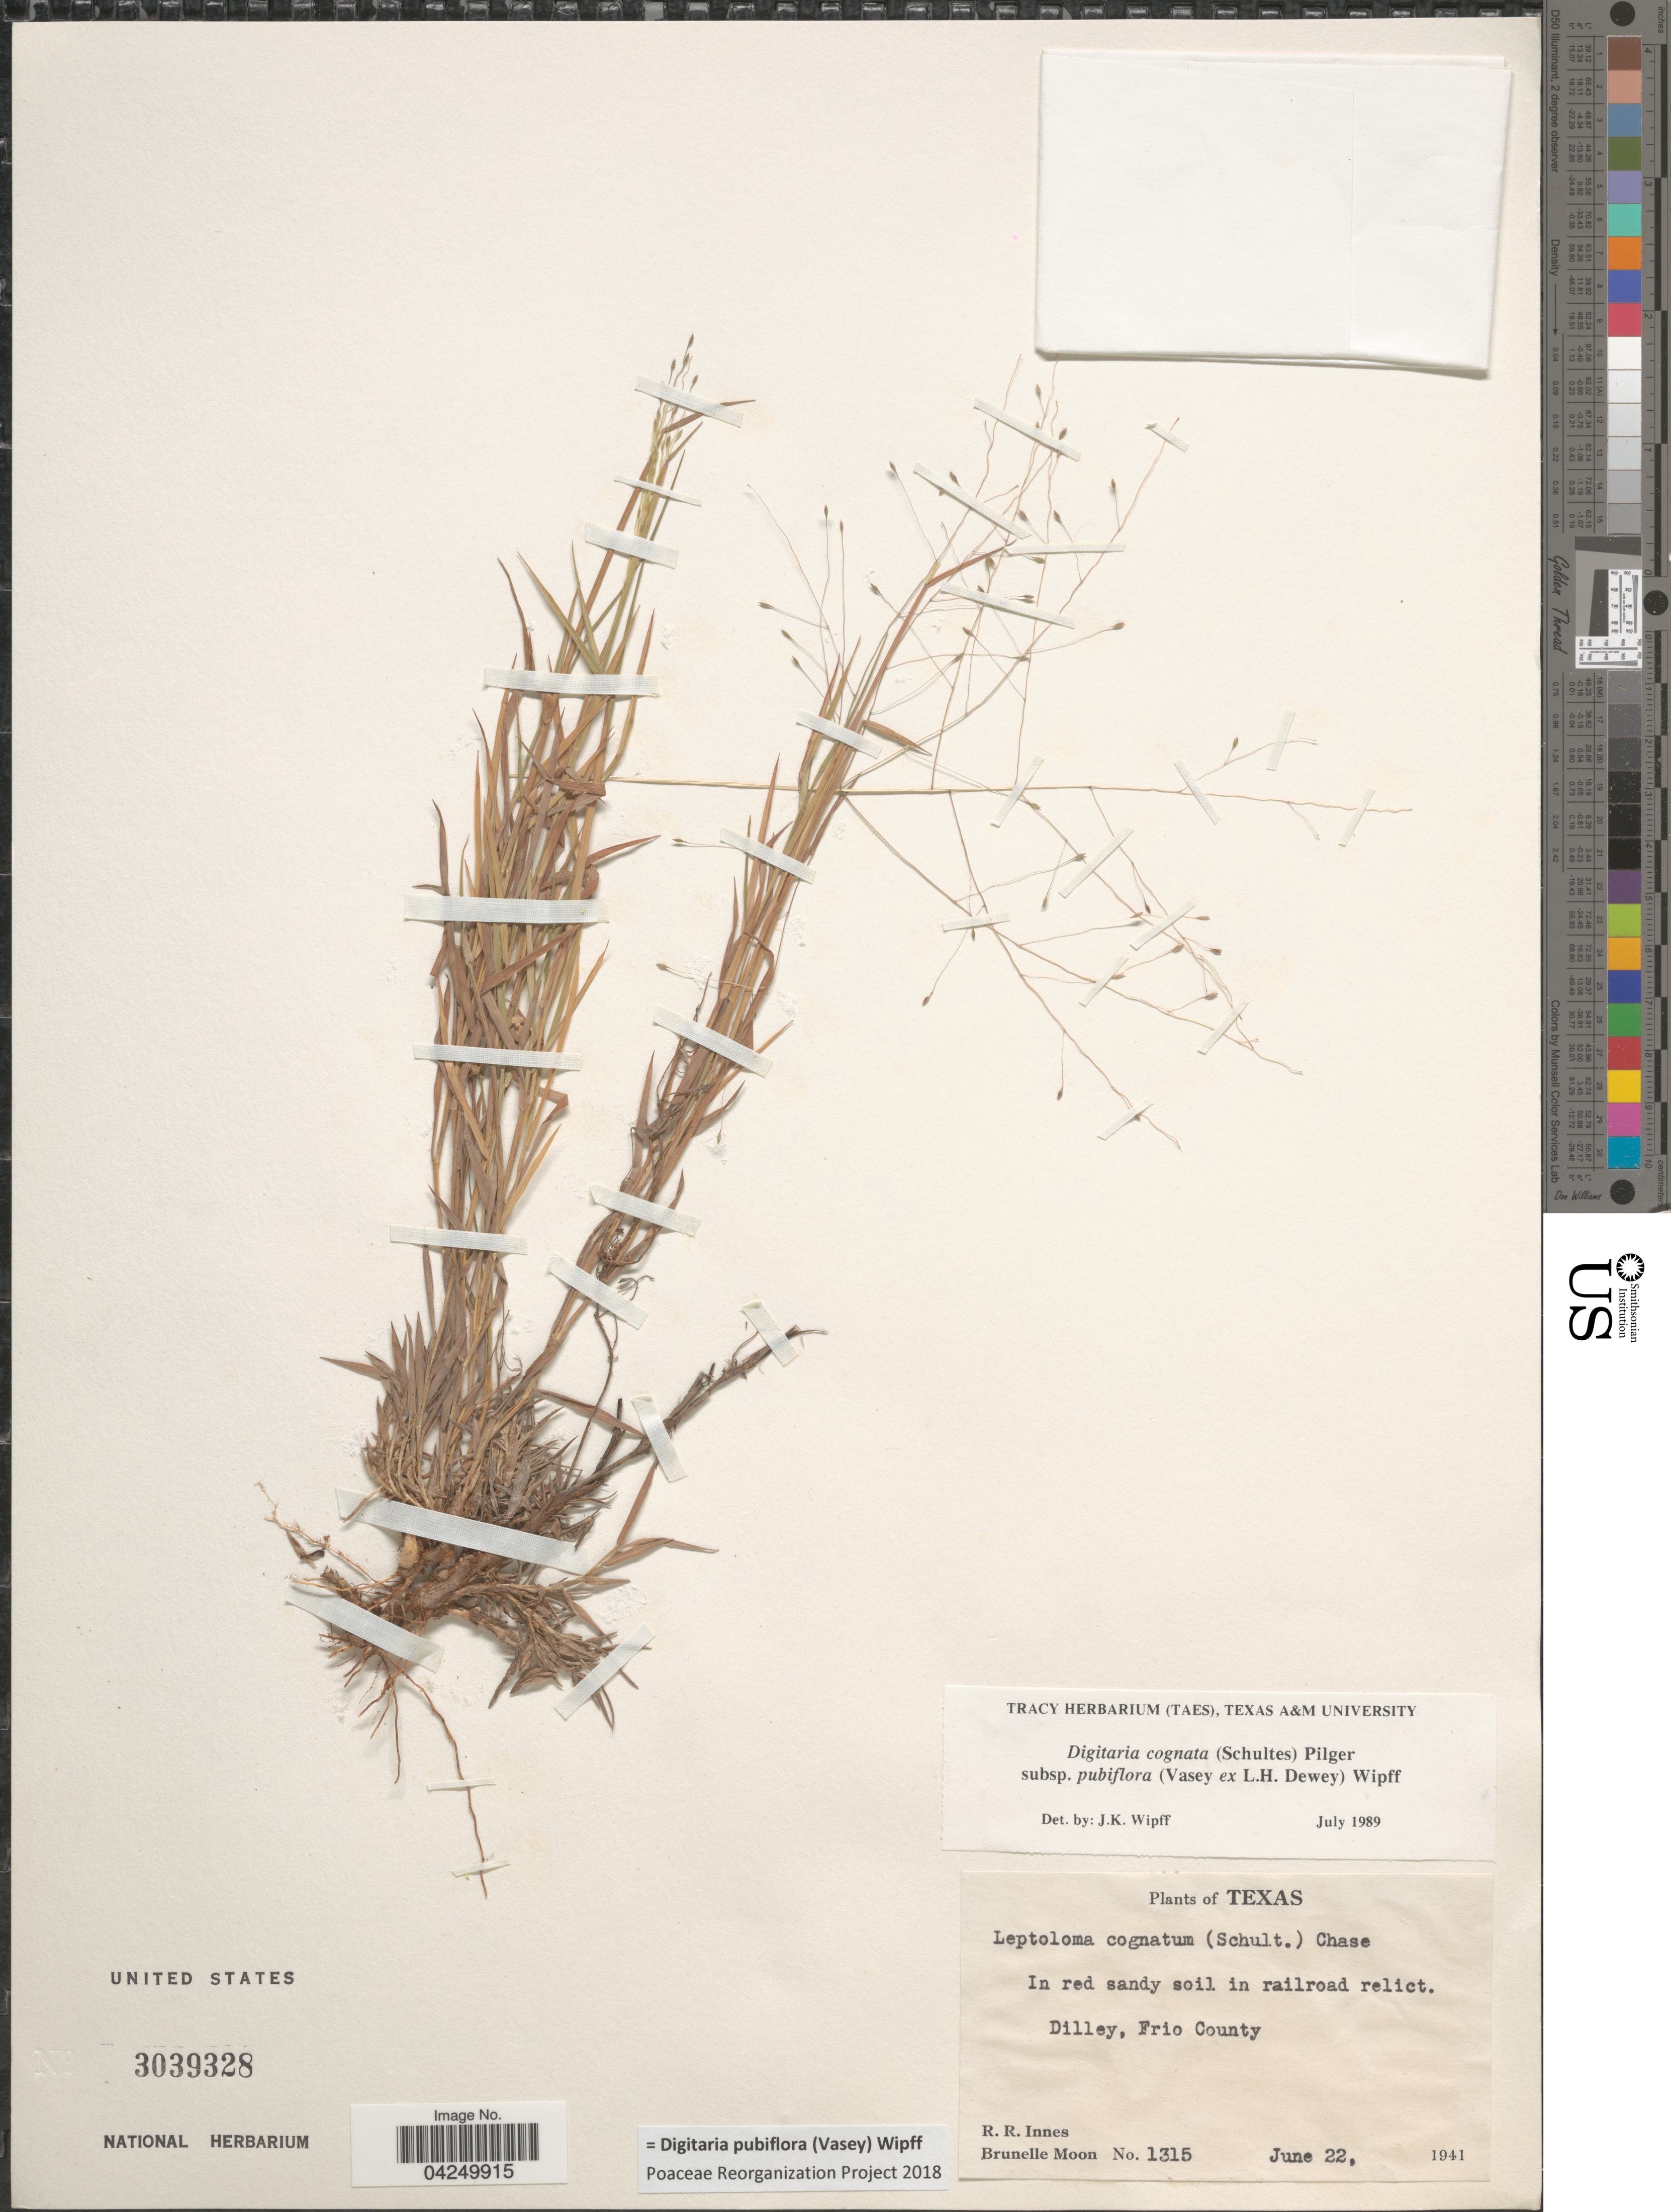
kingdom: Plantae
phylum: Tracheophyta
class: Liliopsida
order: Poales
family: Poaceae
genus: Digitaria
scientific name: Digitaria pubiflora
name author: (Vasey) Wipff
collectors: R. Rose-Innes & B. Moon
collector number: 1315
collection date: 1941-06-22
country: United States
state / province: Texas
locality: Dilley, Frio County.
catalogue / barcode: US 3039328